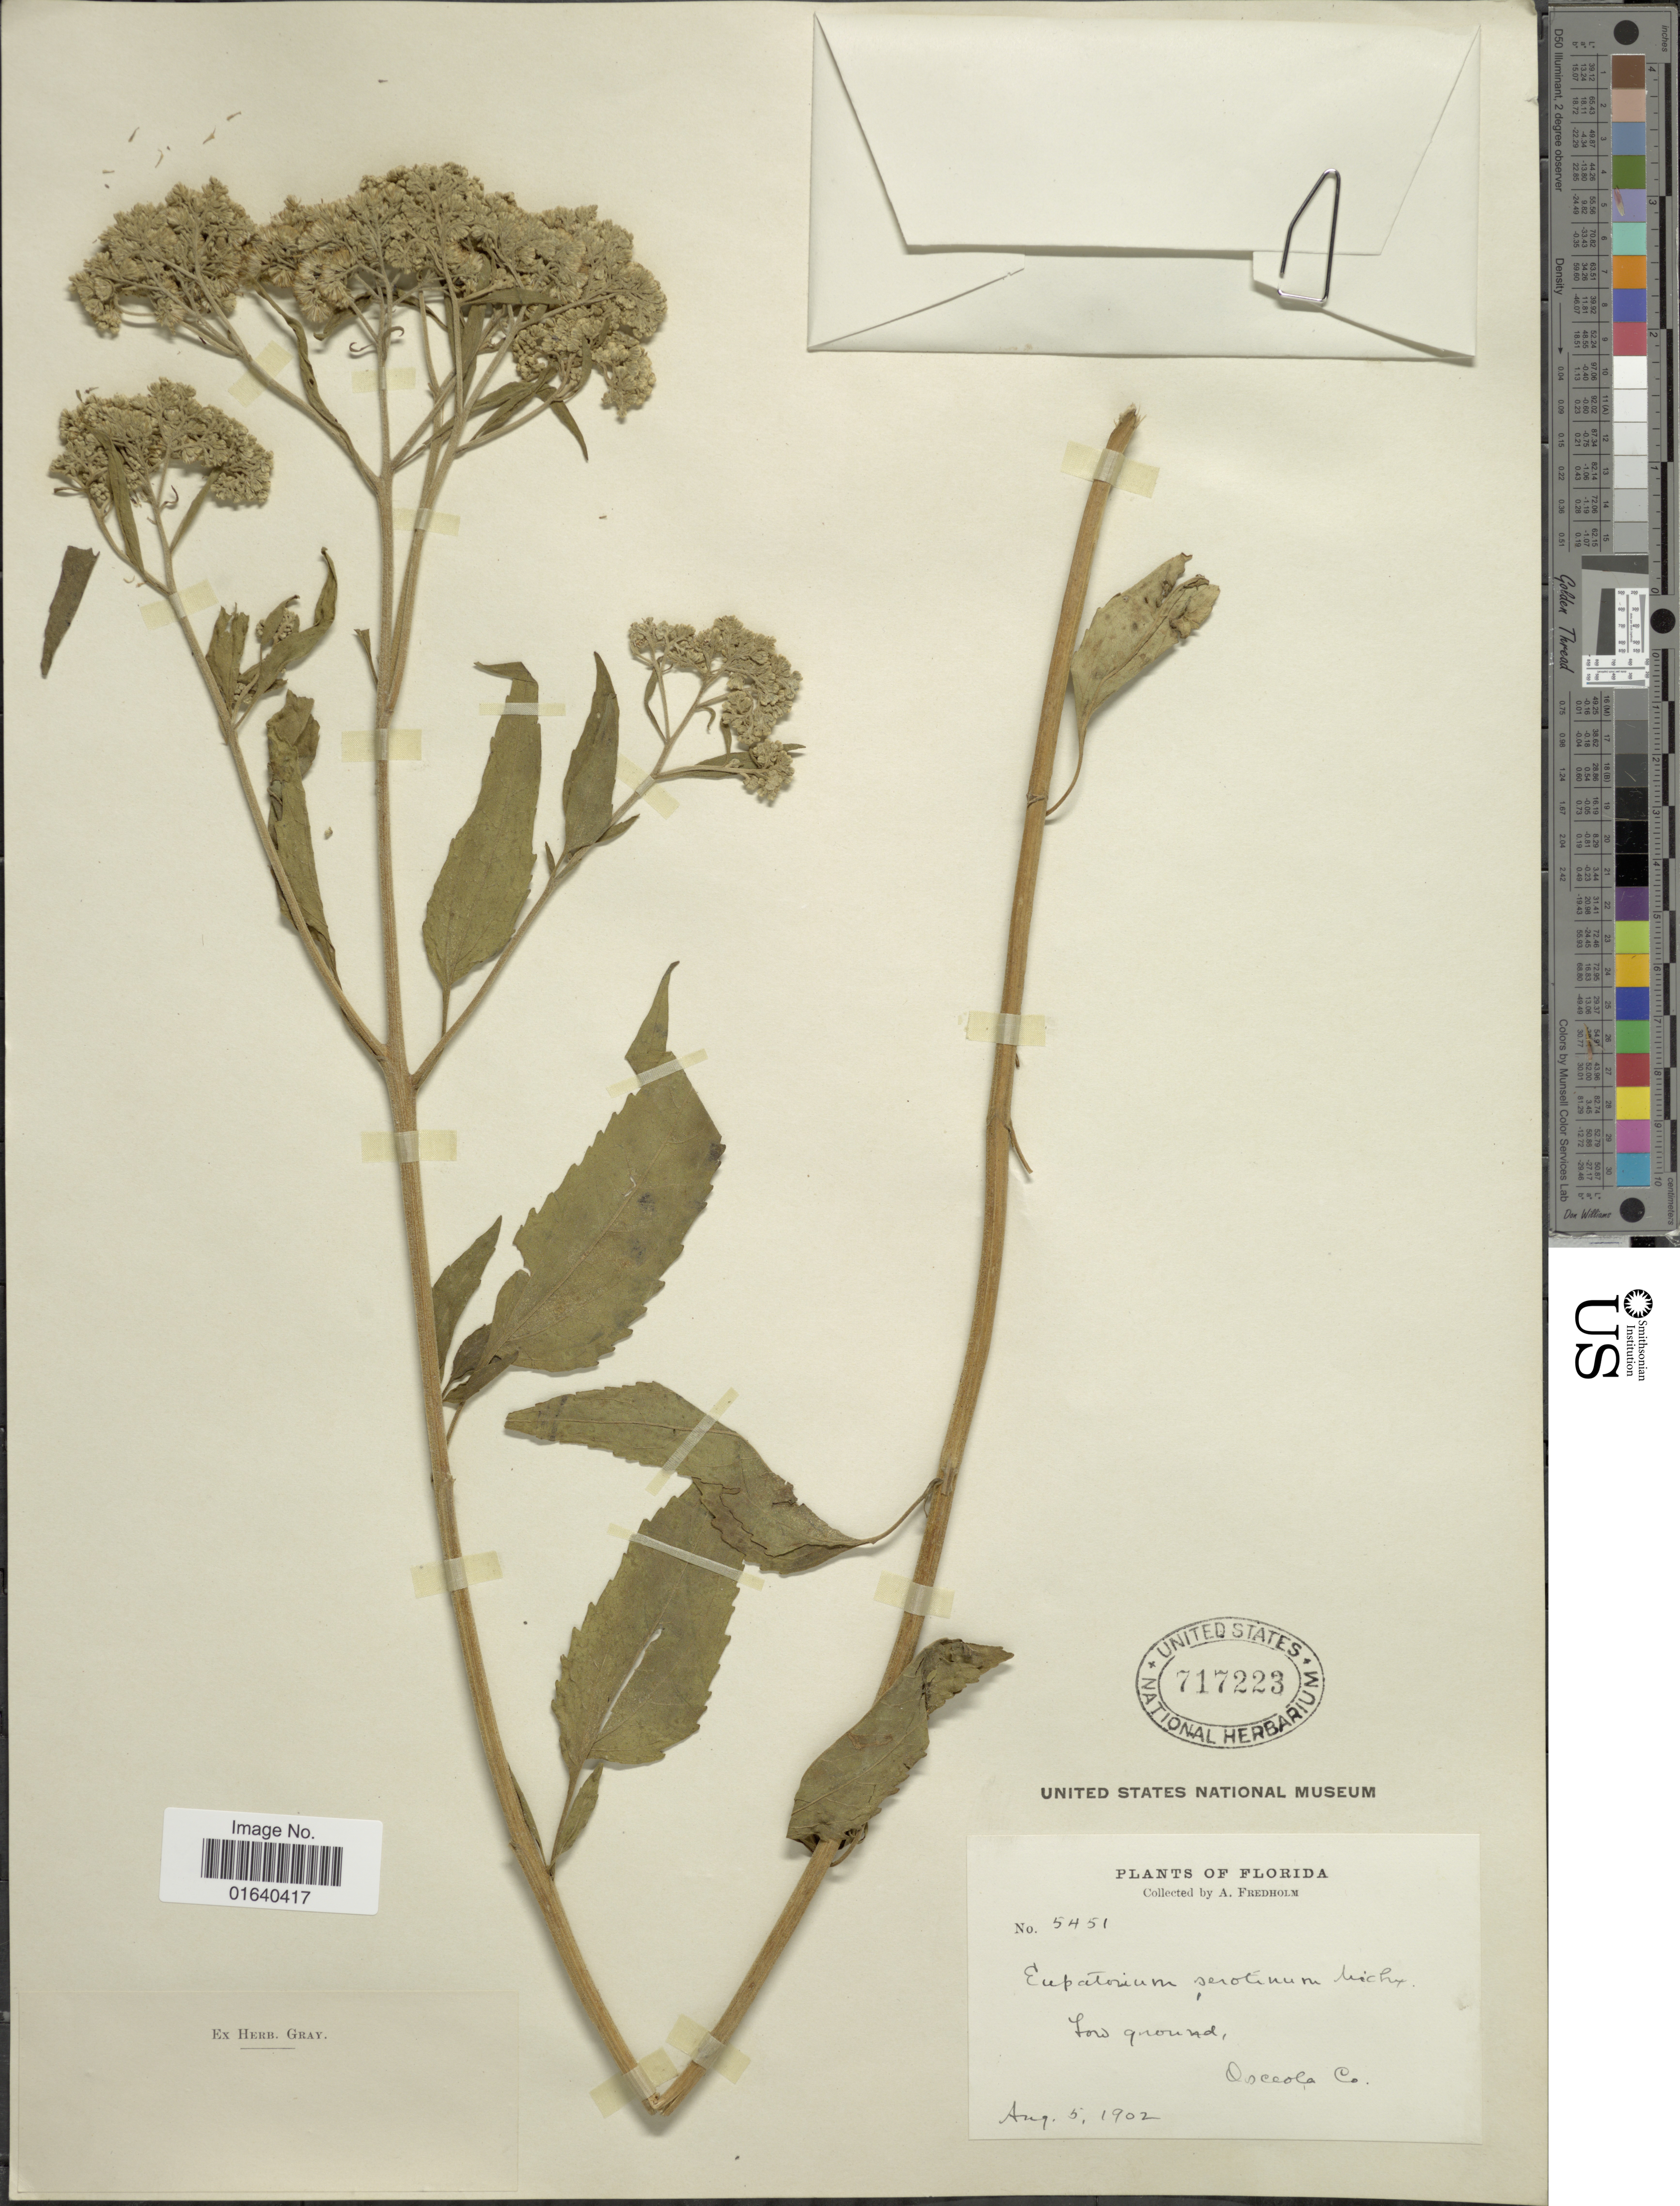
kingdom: Plantae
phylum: Tracheophyta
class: Magnoliopsida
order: Asterales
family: Asteraceae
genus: Eupatorium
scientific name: Eupatorium serotinum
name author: Michx.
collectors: A. Fredholm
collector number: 5451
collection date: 1902-08-05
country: United States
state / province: Florida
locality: Low ground, Osceola Co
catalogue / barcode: US 717223